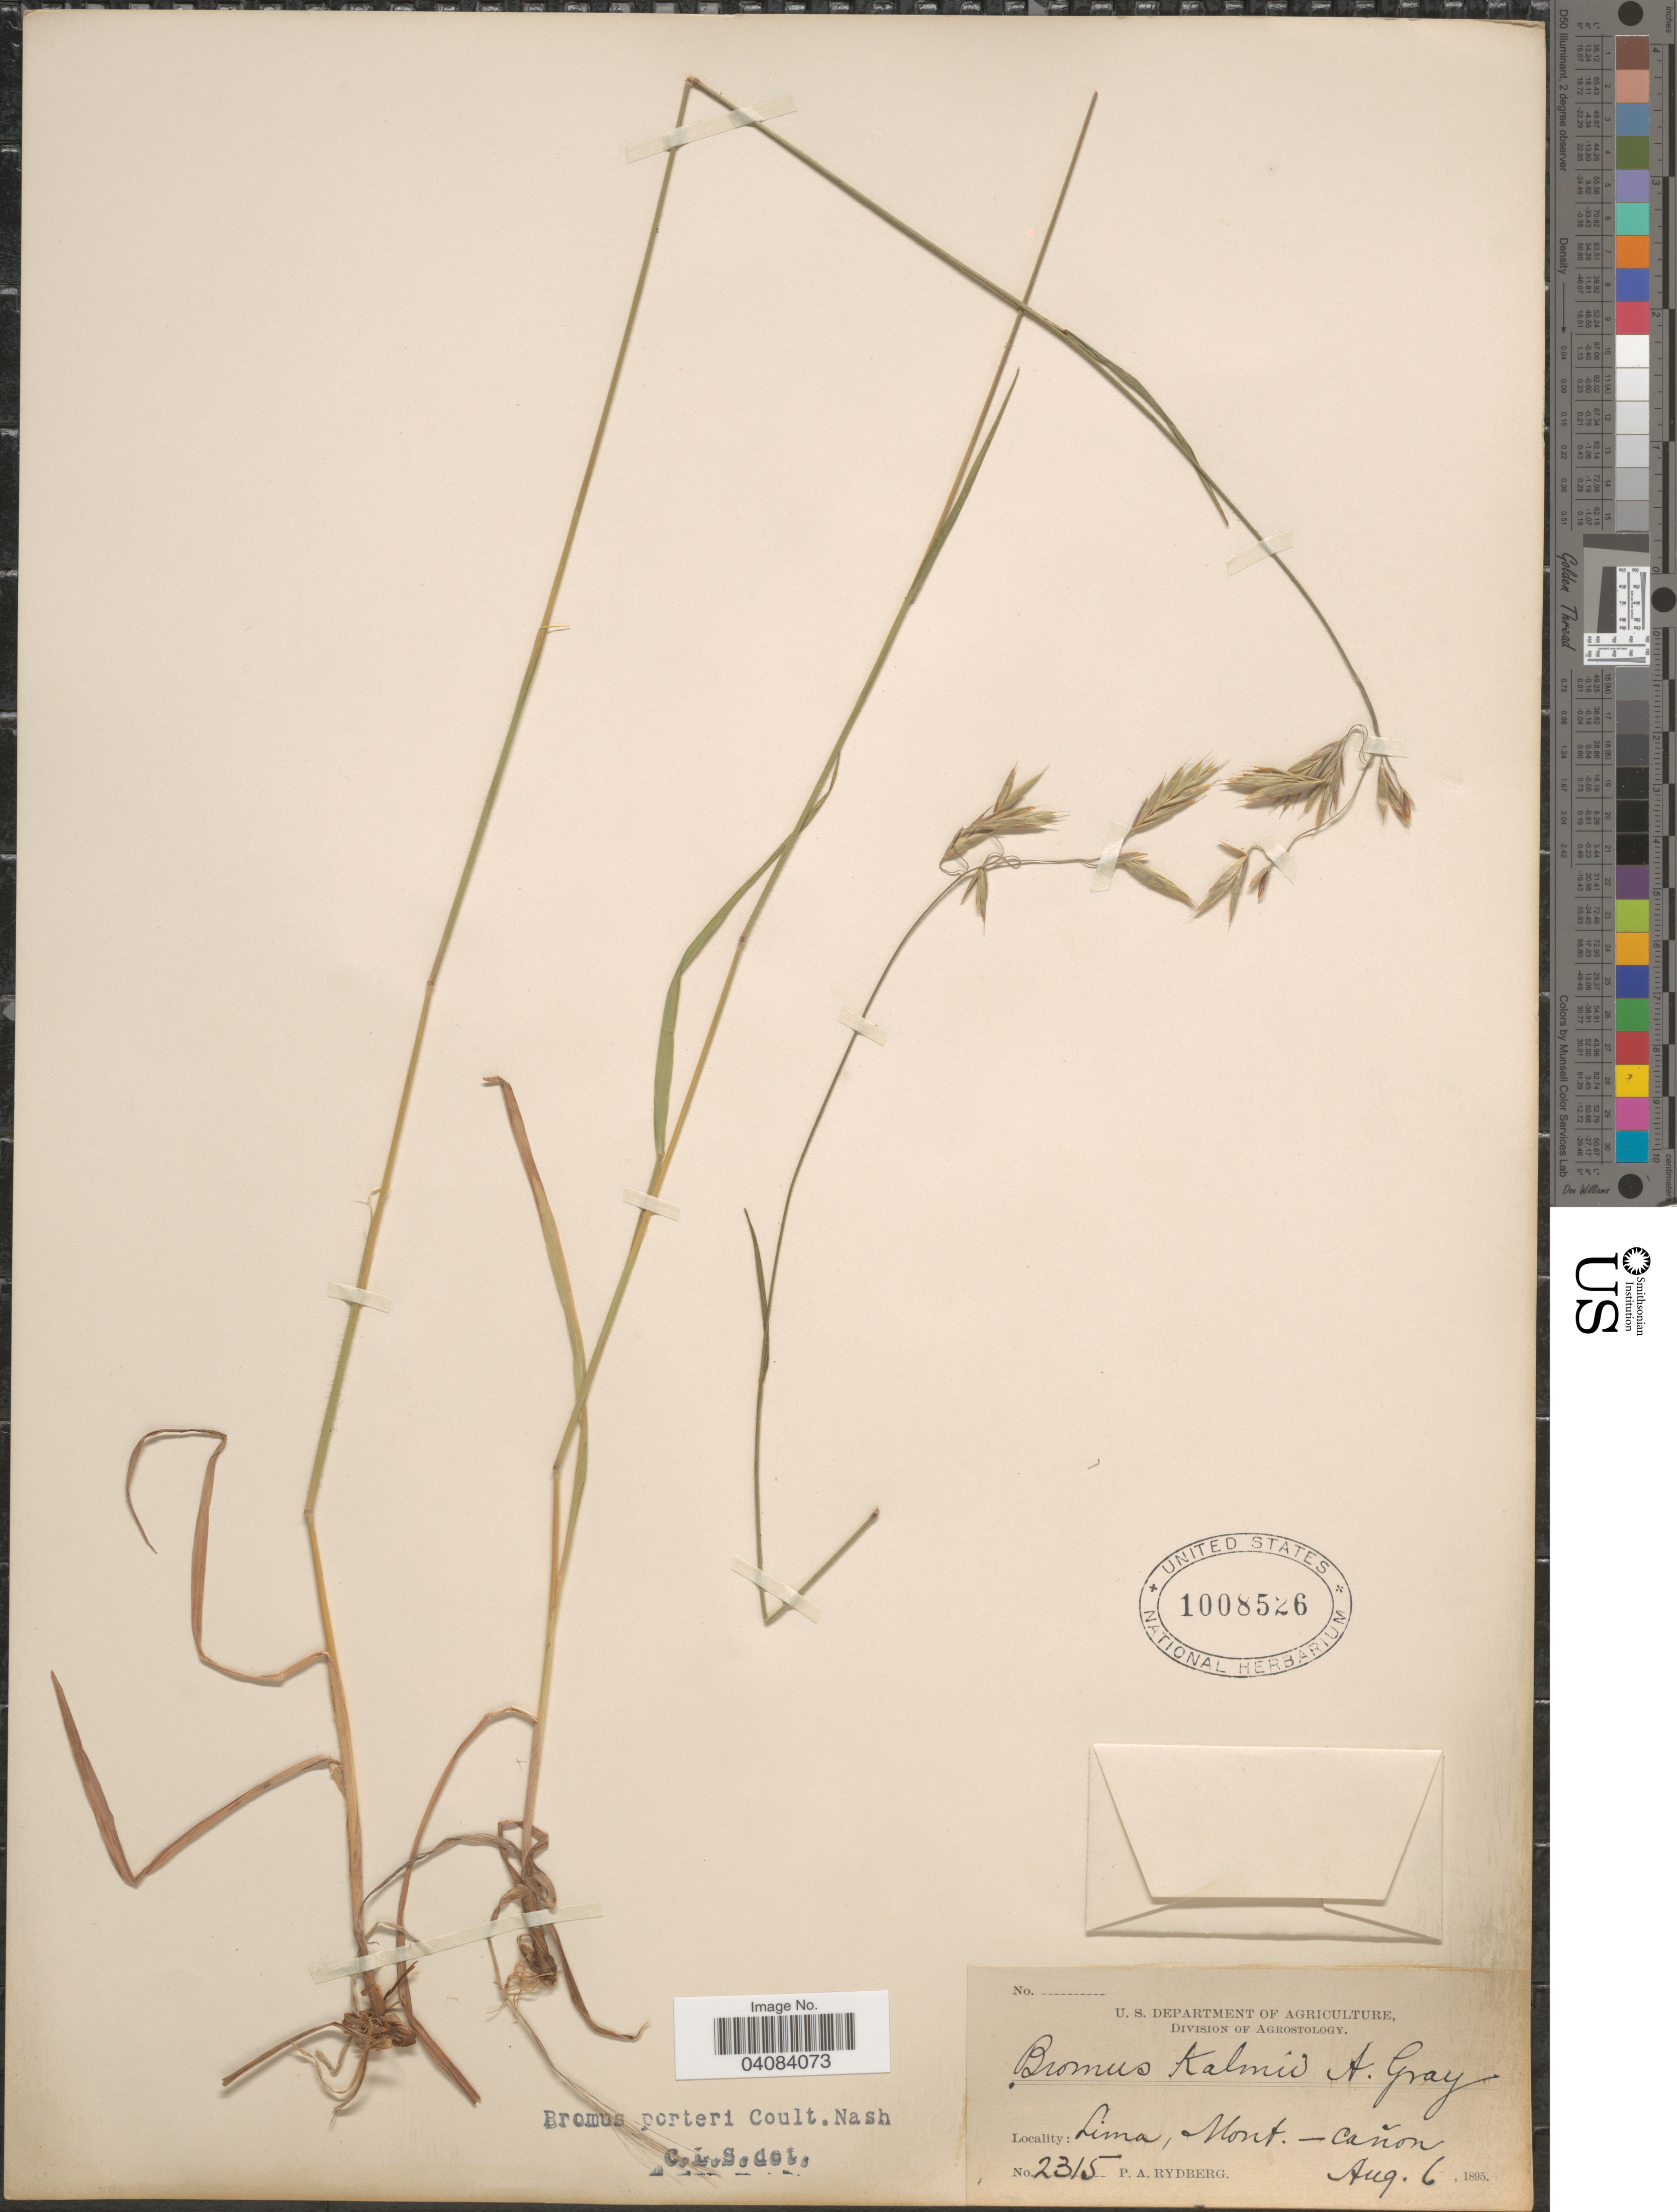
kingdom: Plantae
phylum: Tracheophyta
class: Liliopsida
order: Poales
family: Poaceae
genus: Bromus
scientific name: Bromus porteri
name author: (J.M. Coult.) Nash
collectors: P. A. Rydberg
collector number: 2315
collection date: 1895-08-06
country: United States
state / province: Montana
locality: Lima,-cañon.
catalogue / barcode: US 1008526